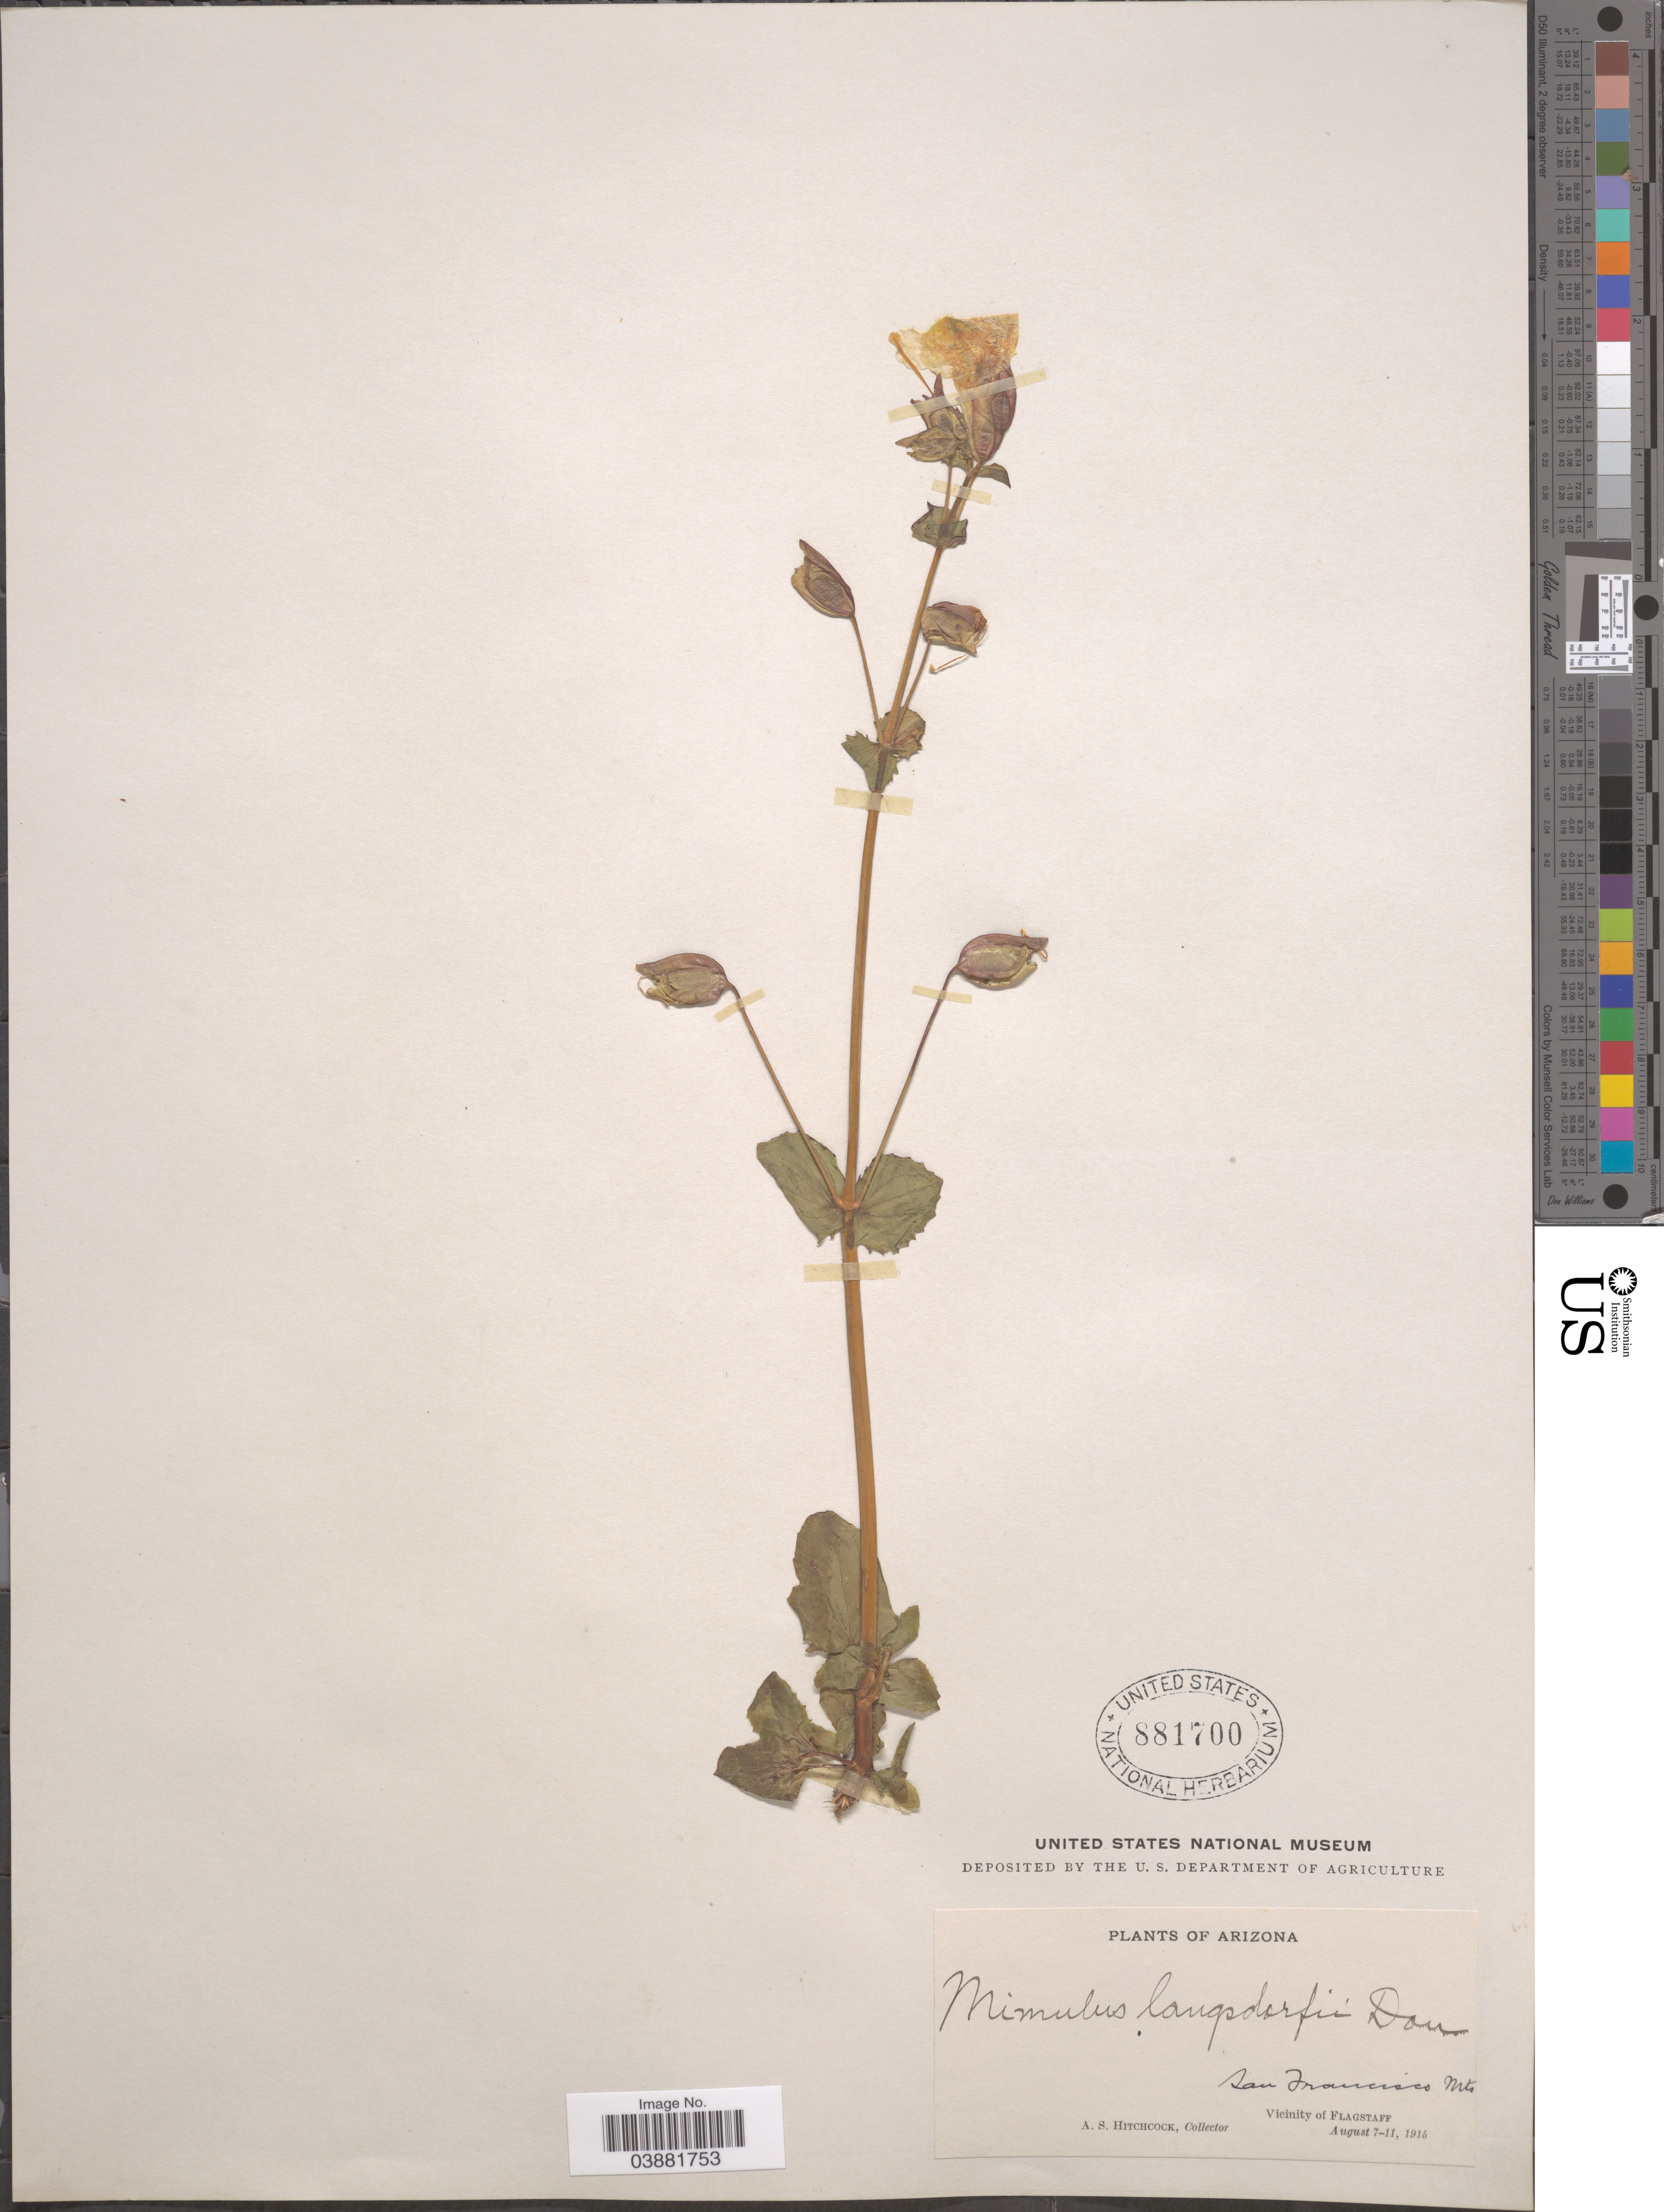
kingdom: Plantae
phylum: Tracheophyta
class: Magnoliopsida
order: Lamiales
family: Phrymaceae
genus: Mimulus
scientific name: Mimulus guttatus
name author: DC.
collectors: A. S. Hitchcock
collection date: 1915-08-07/1915-08-11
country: United States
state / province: Arizona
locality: San Francisco Mts. Vicinity of Flagstaff.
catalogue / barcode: US 881700